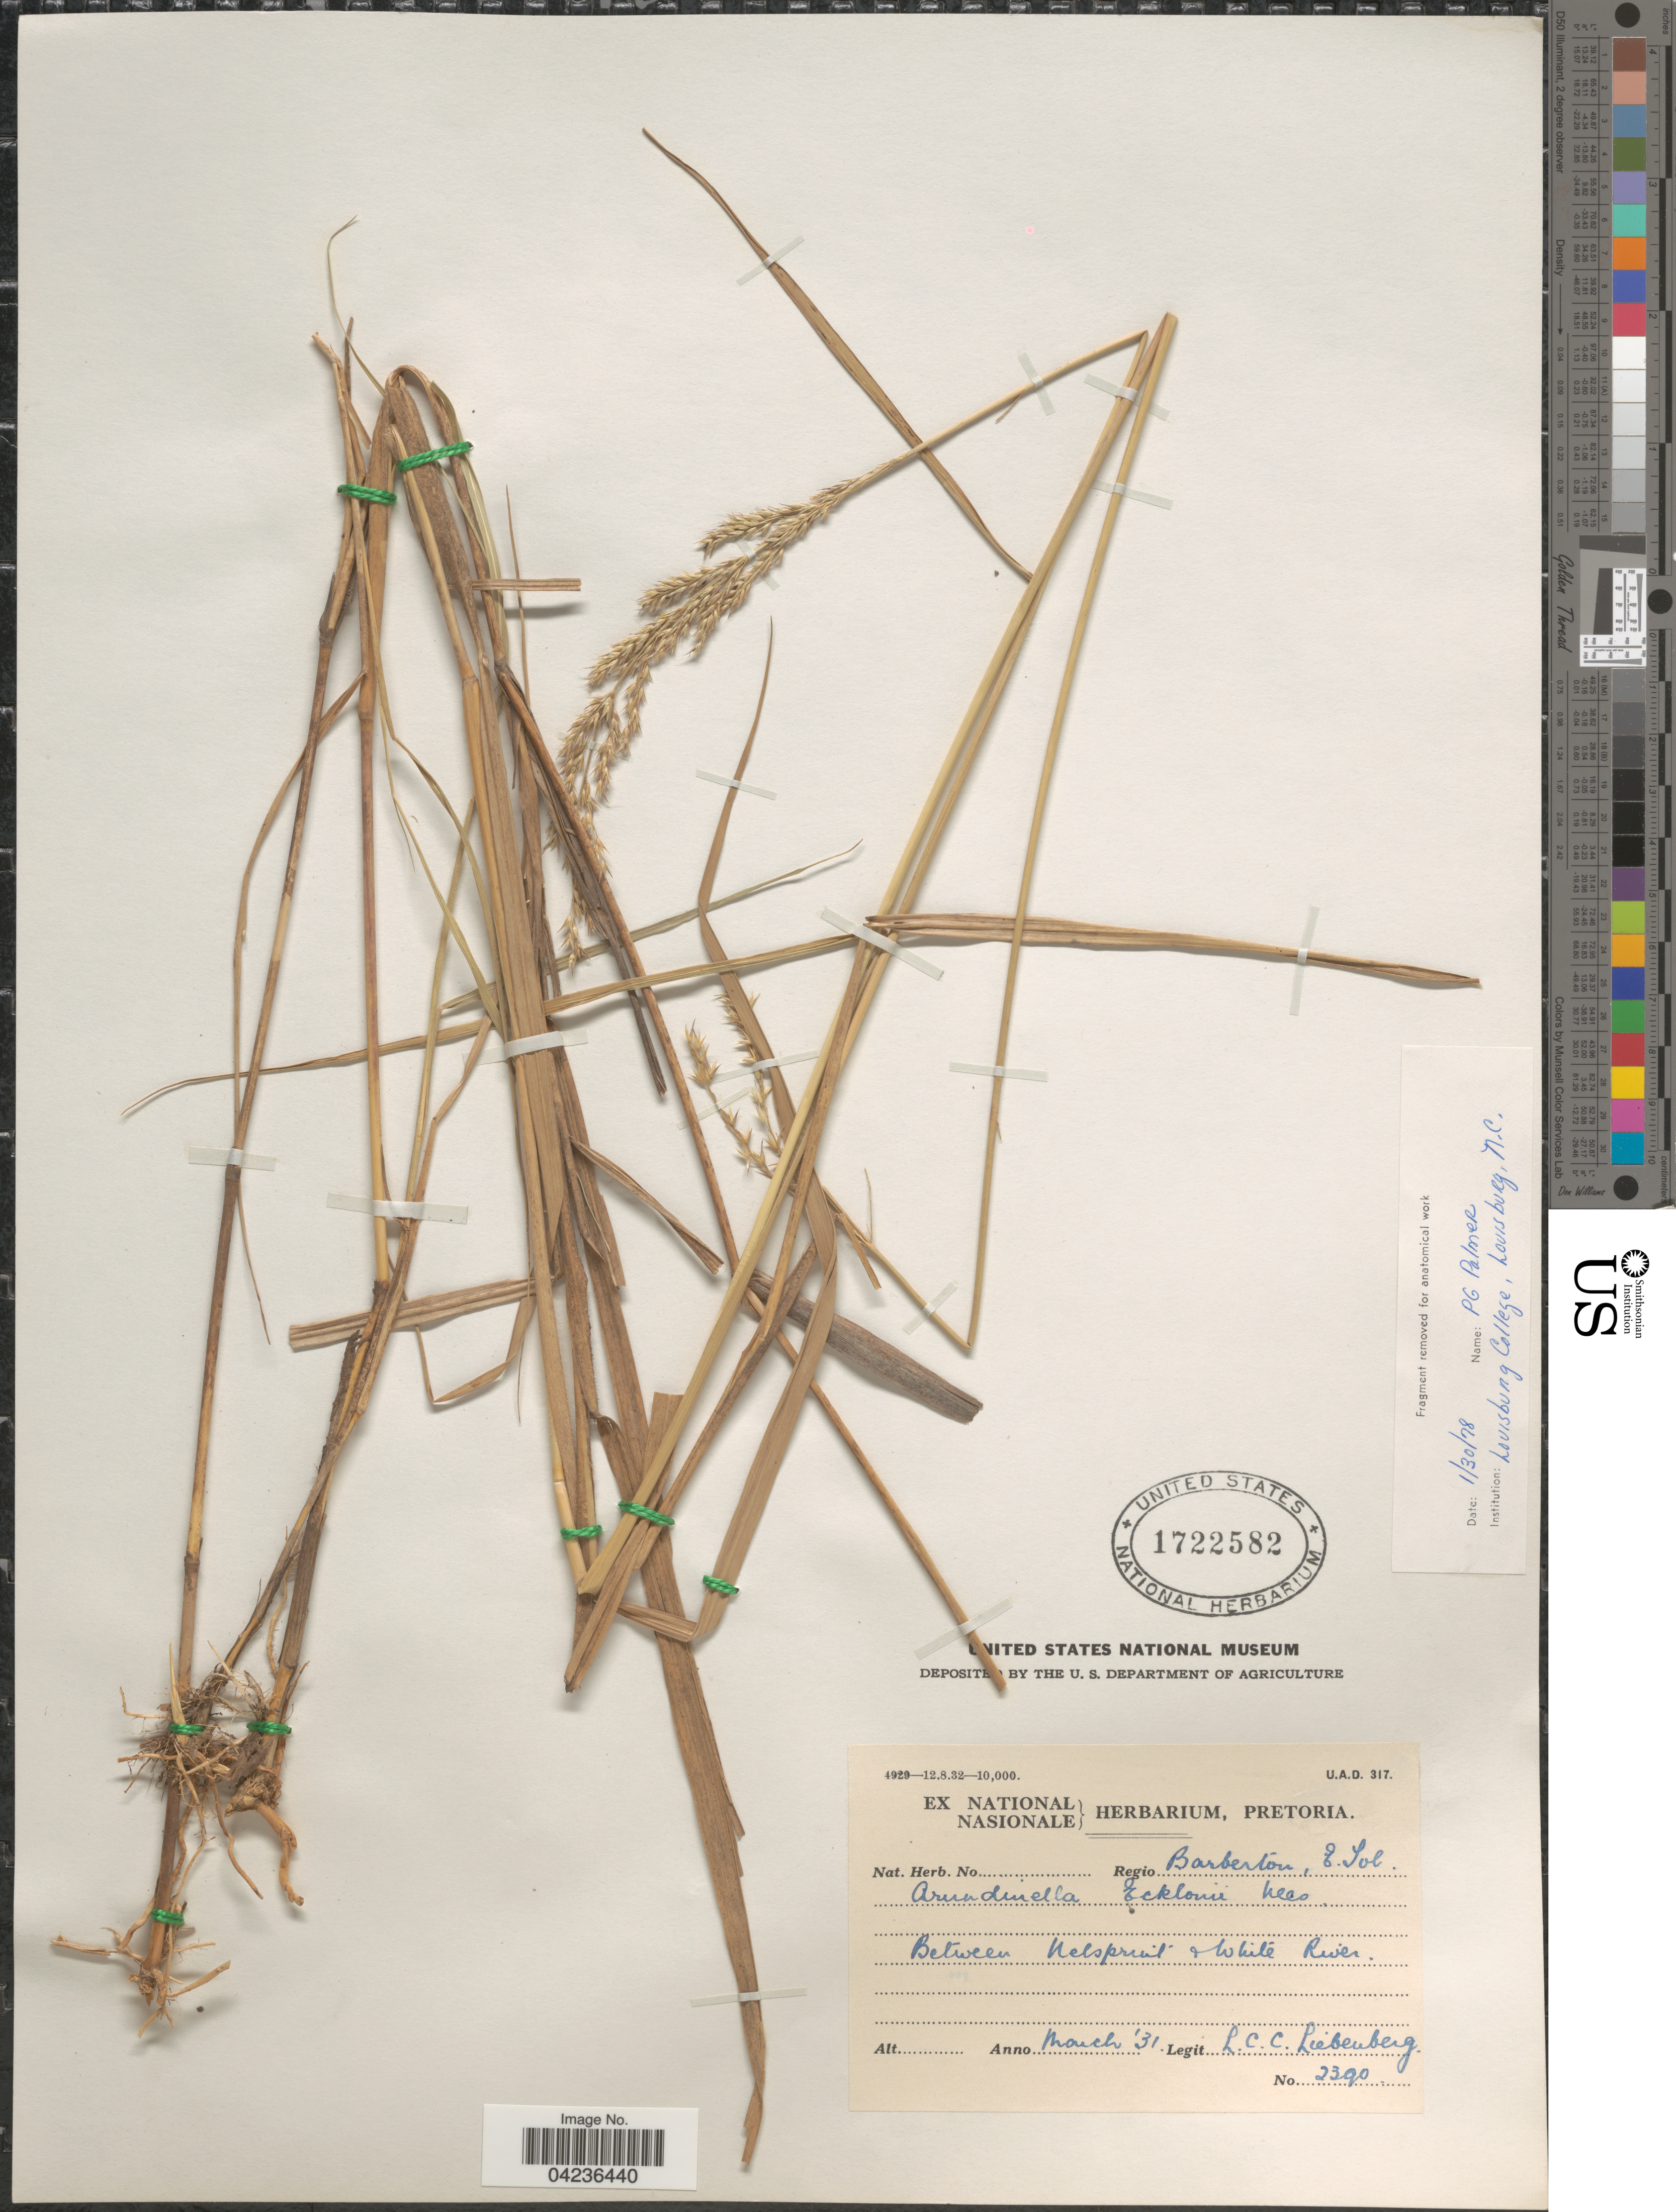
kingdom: Plantae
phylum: Tracheophyta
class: Liliopsida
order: Poales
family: Poaceae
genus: Arundinella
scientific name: Arundinella nepalensis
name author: Trin.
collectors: L. Liebenberg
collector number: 2390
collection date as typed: Transcribed d/m/y: /3/31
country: South Africa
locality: Regio Barberton, Z. Tvl. Between Nelsprint & White River.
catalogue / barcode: US 1722582